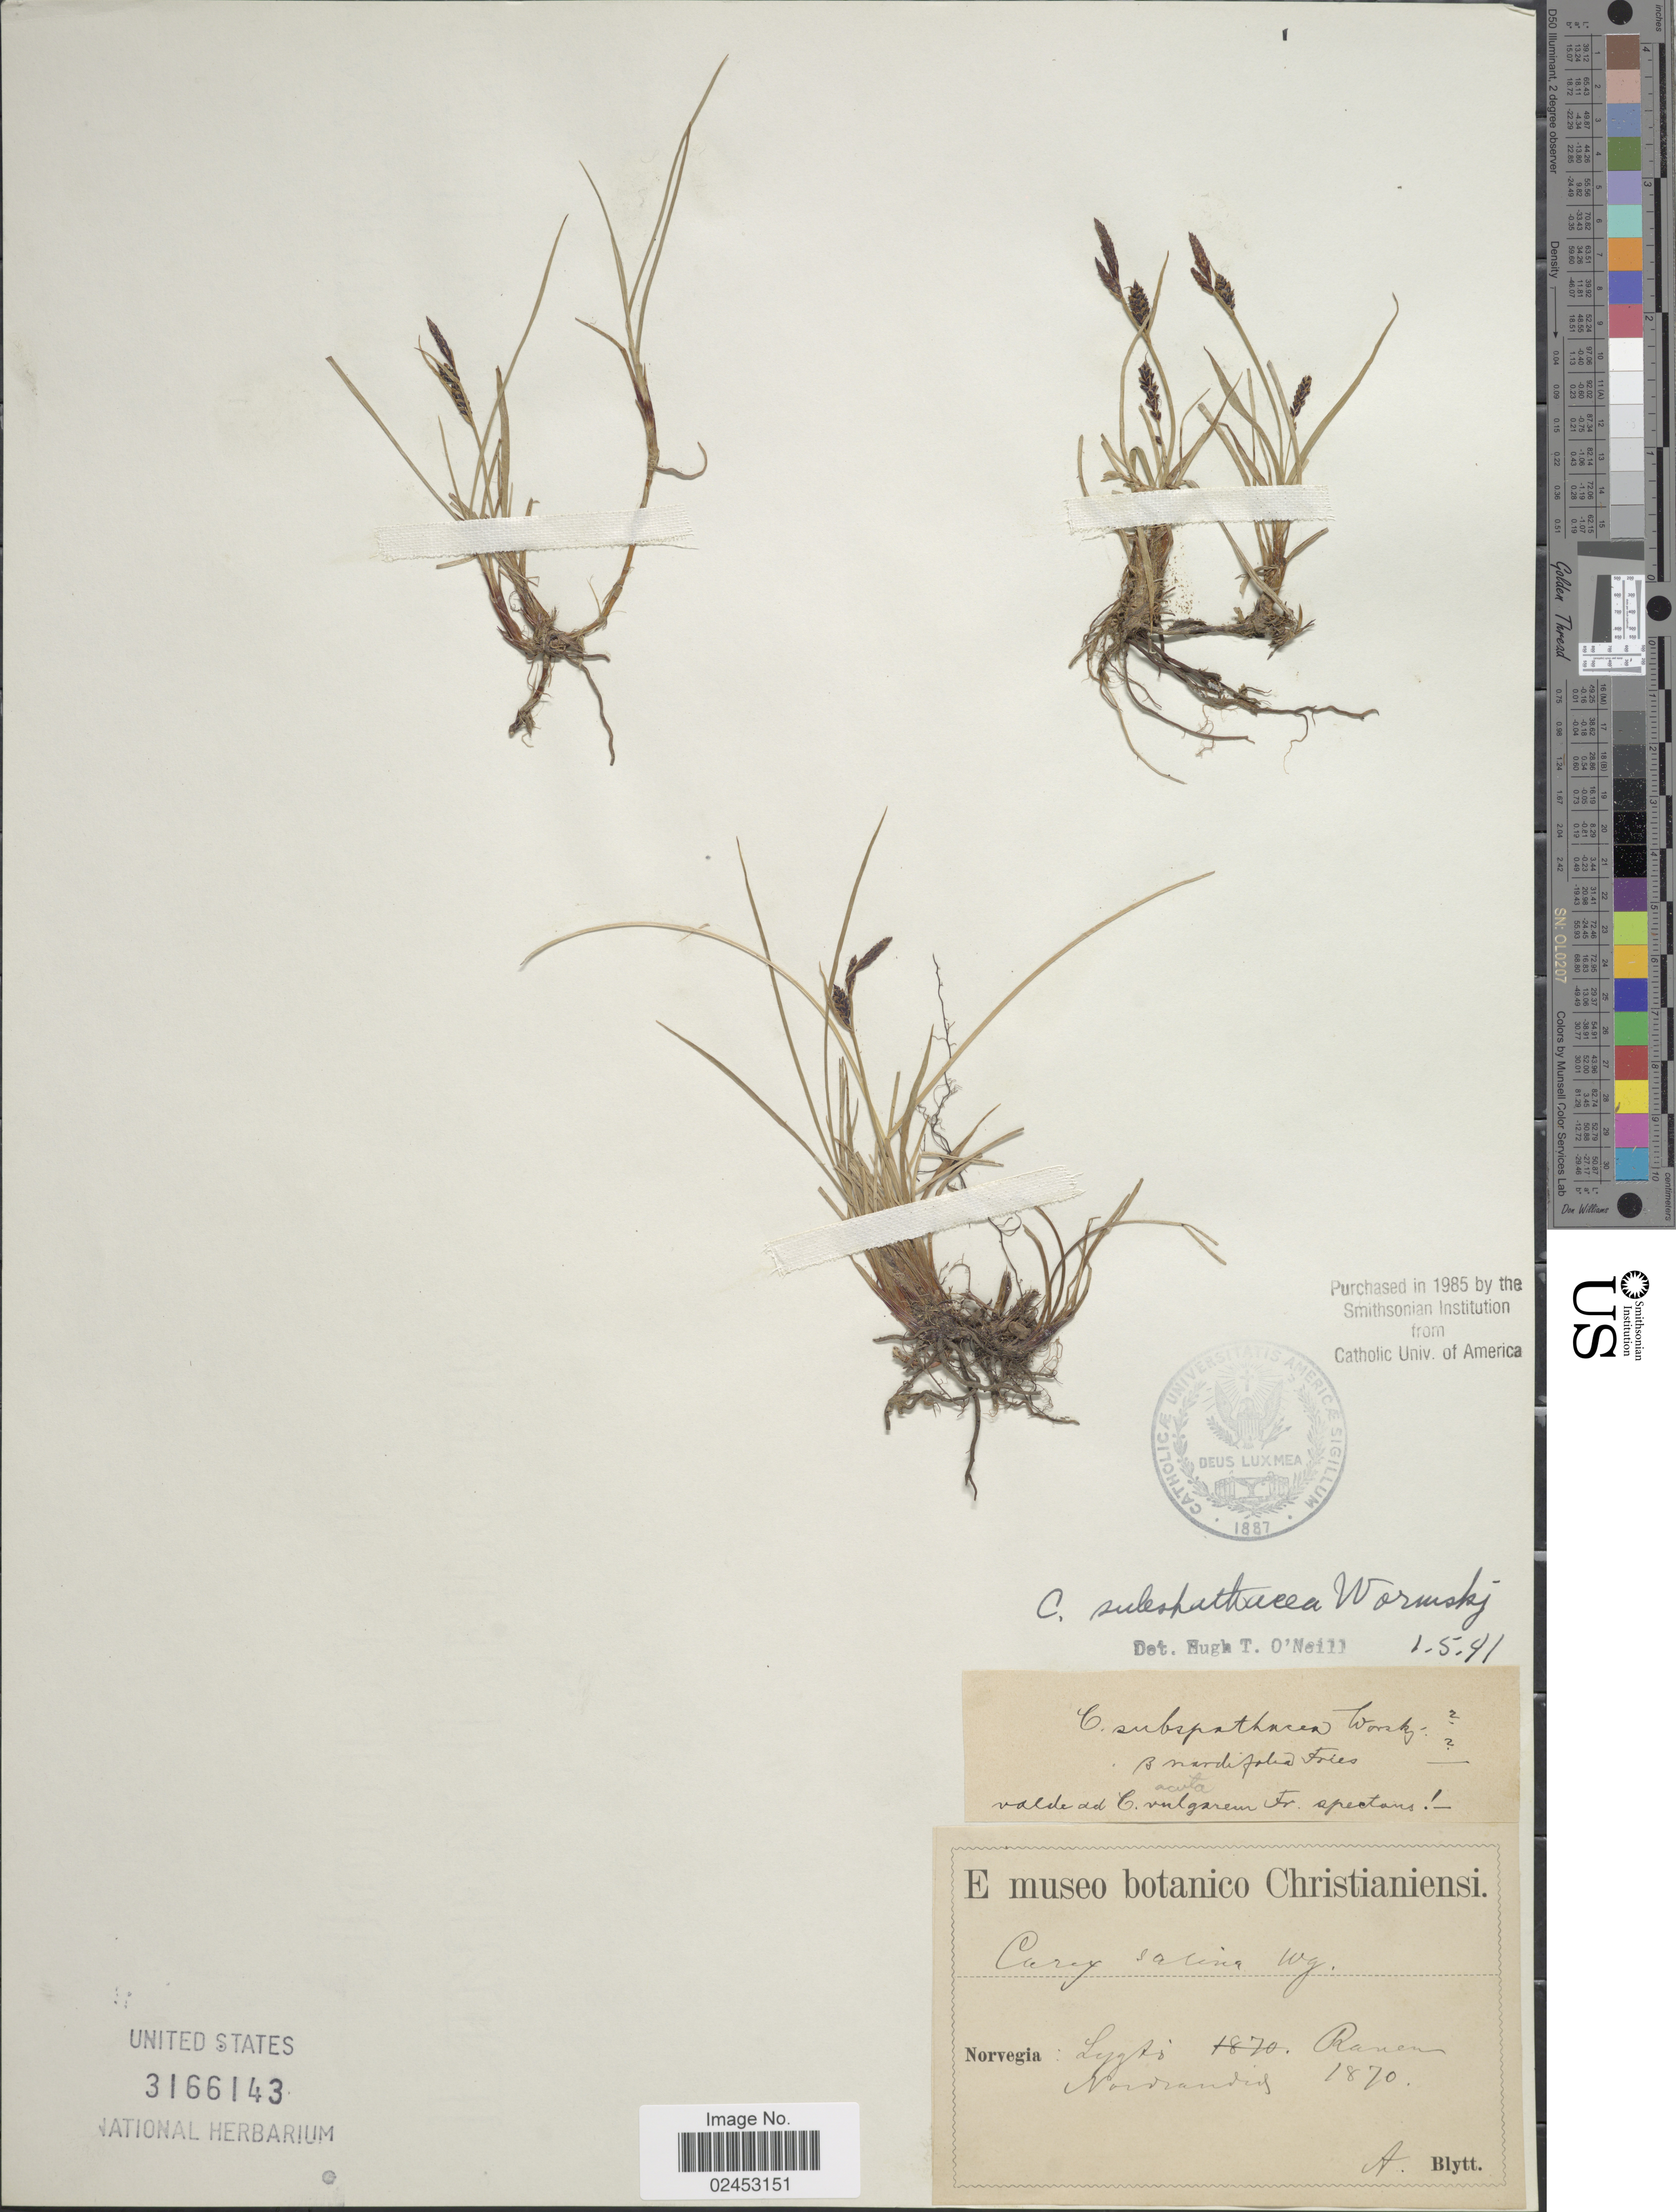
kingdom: Plantae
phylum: Tracheophyta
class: Liliopsida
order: Poales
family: Cyperaceae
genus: Carex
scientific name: Carex subspathacea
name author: Wormsk. ex Hornem.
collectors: A. Blytt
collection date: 1870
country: Norway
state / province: Nordland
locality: Norvegia: Lygto Ranen, Nordlandia.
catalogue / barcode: US 3166143